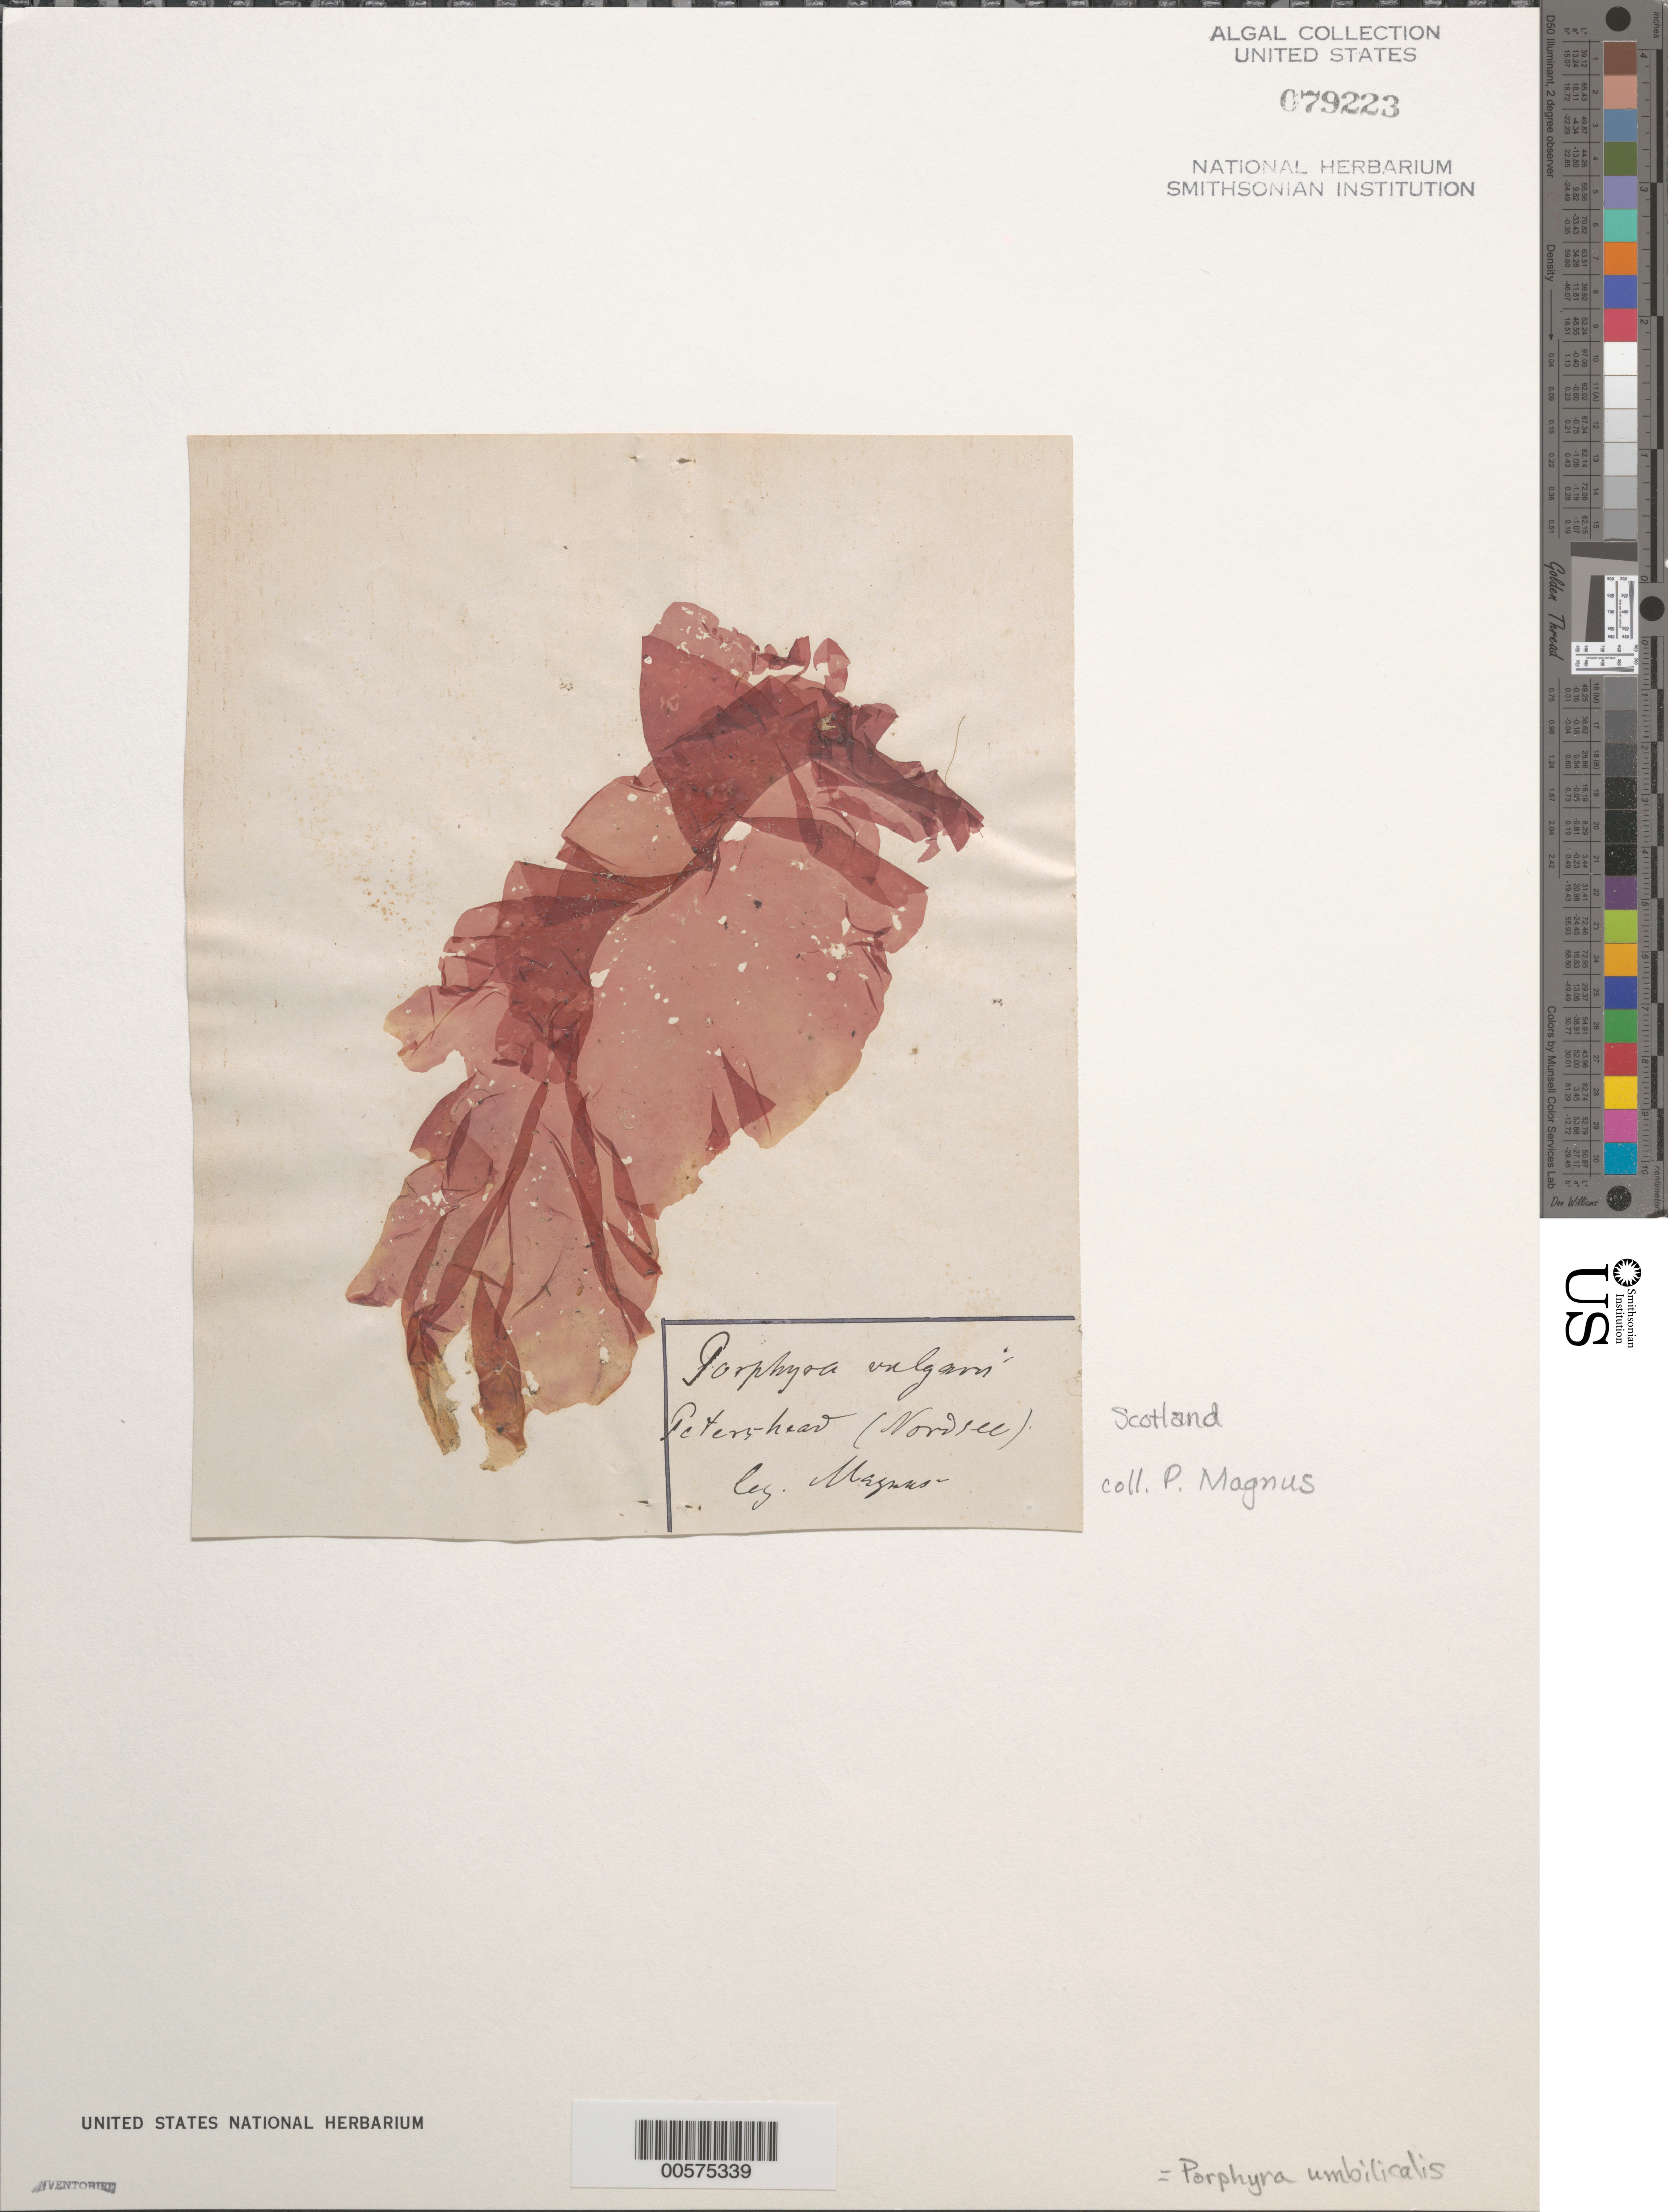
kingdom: Plantae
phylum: Rhodophyta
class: Bangiophyceae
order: Bangiales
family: Bangiaceae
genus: Porphyra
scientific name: Porphyra umbilicalis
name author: Kütz.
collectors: P. W. Magnus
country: United Kingdom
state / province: Scotland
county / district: Grampian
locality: Peterhead (Petershead), North Sea (Nordsee)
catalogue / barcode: US 79223